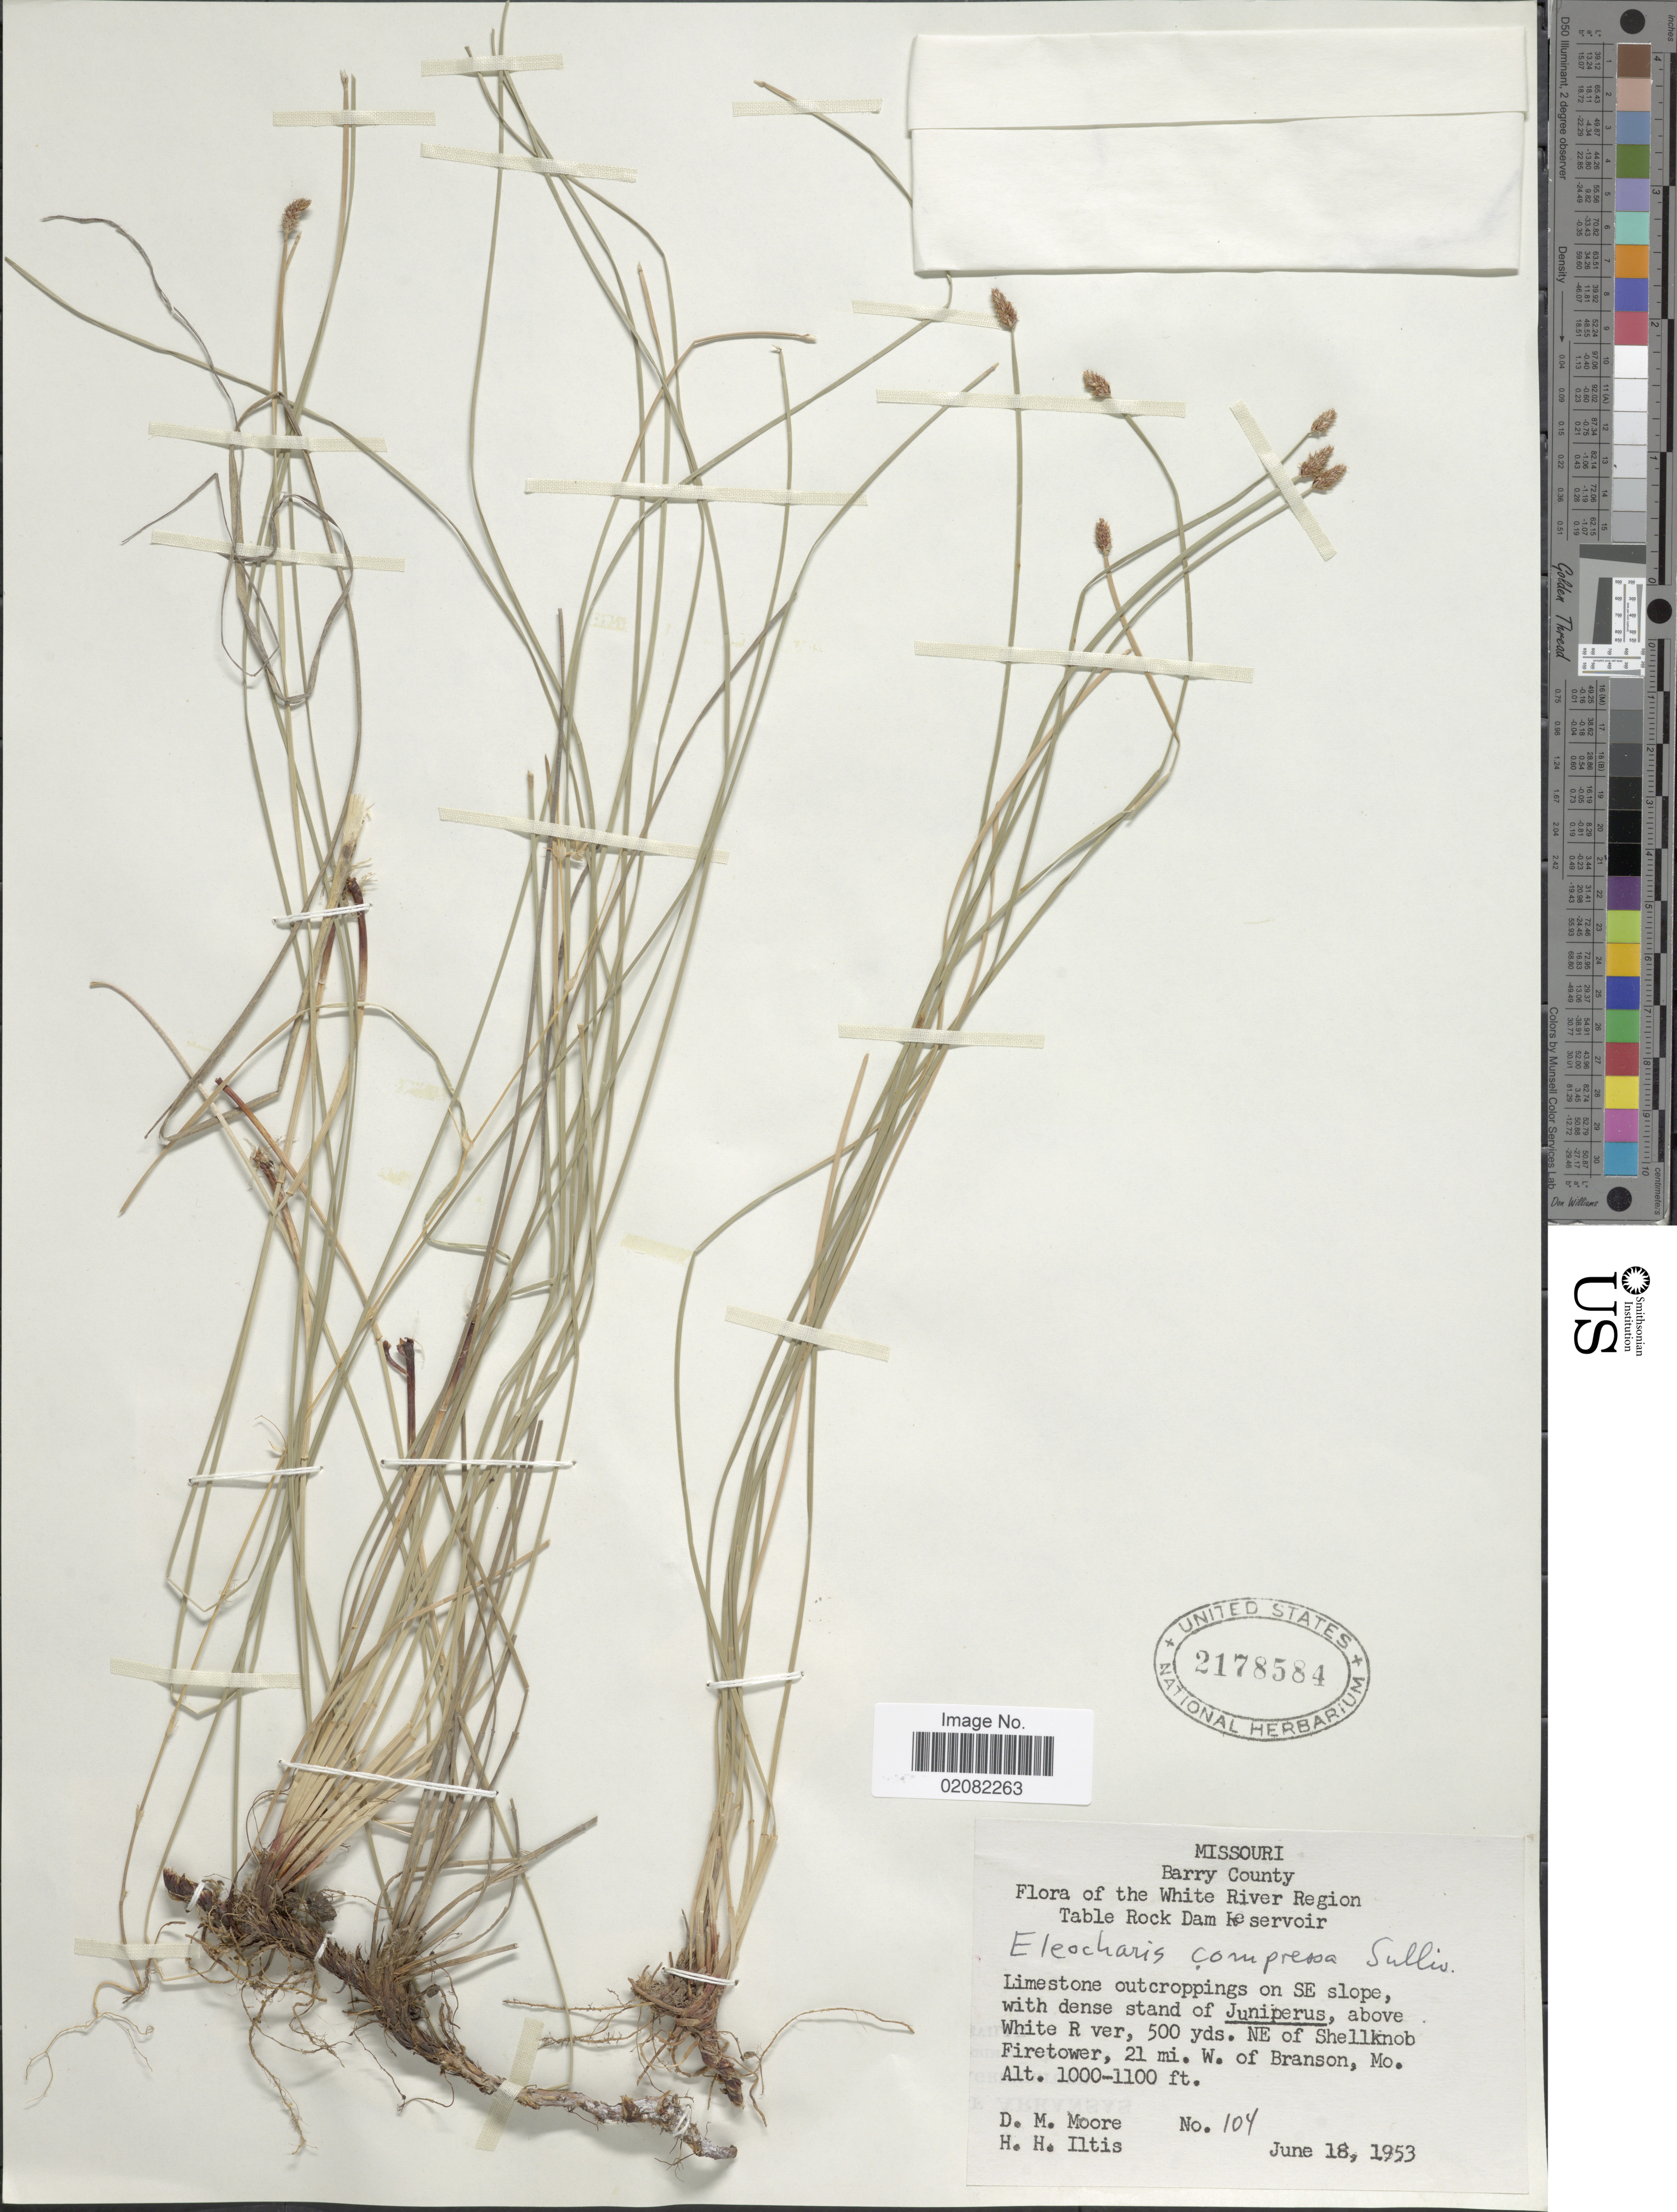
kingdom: Plantae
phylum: Tracheophyta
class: Liliopsida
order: Poales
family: Cyperaceae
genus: Eleocharis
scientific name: Eleocharis compressa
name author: Sull.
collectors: D. Moore & H. H. Iltis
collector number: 104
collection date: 1953-06-18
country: United States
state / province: Missouri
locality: Barry County, The White River Region, Table Rock Dam Reservoir, above White River, 500yds. NE of Shellknob Firetower, 21 mi. W. of Branson, Mo.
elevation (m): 305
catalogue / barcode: US 2178584